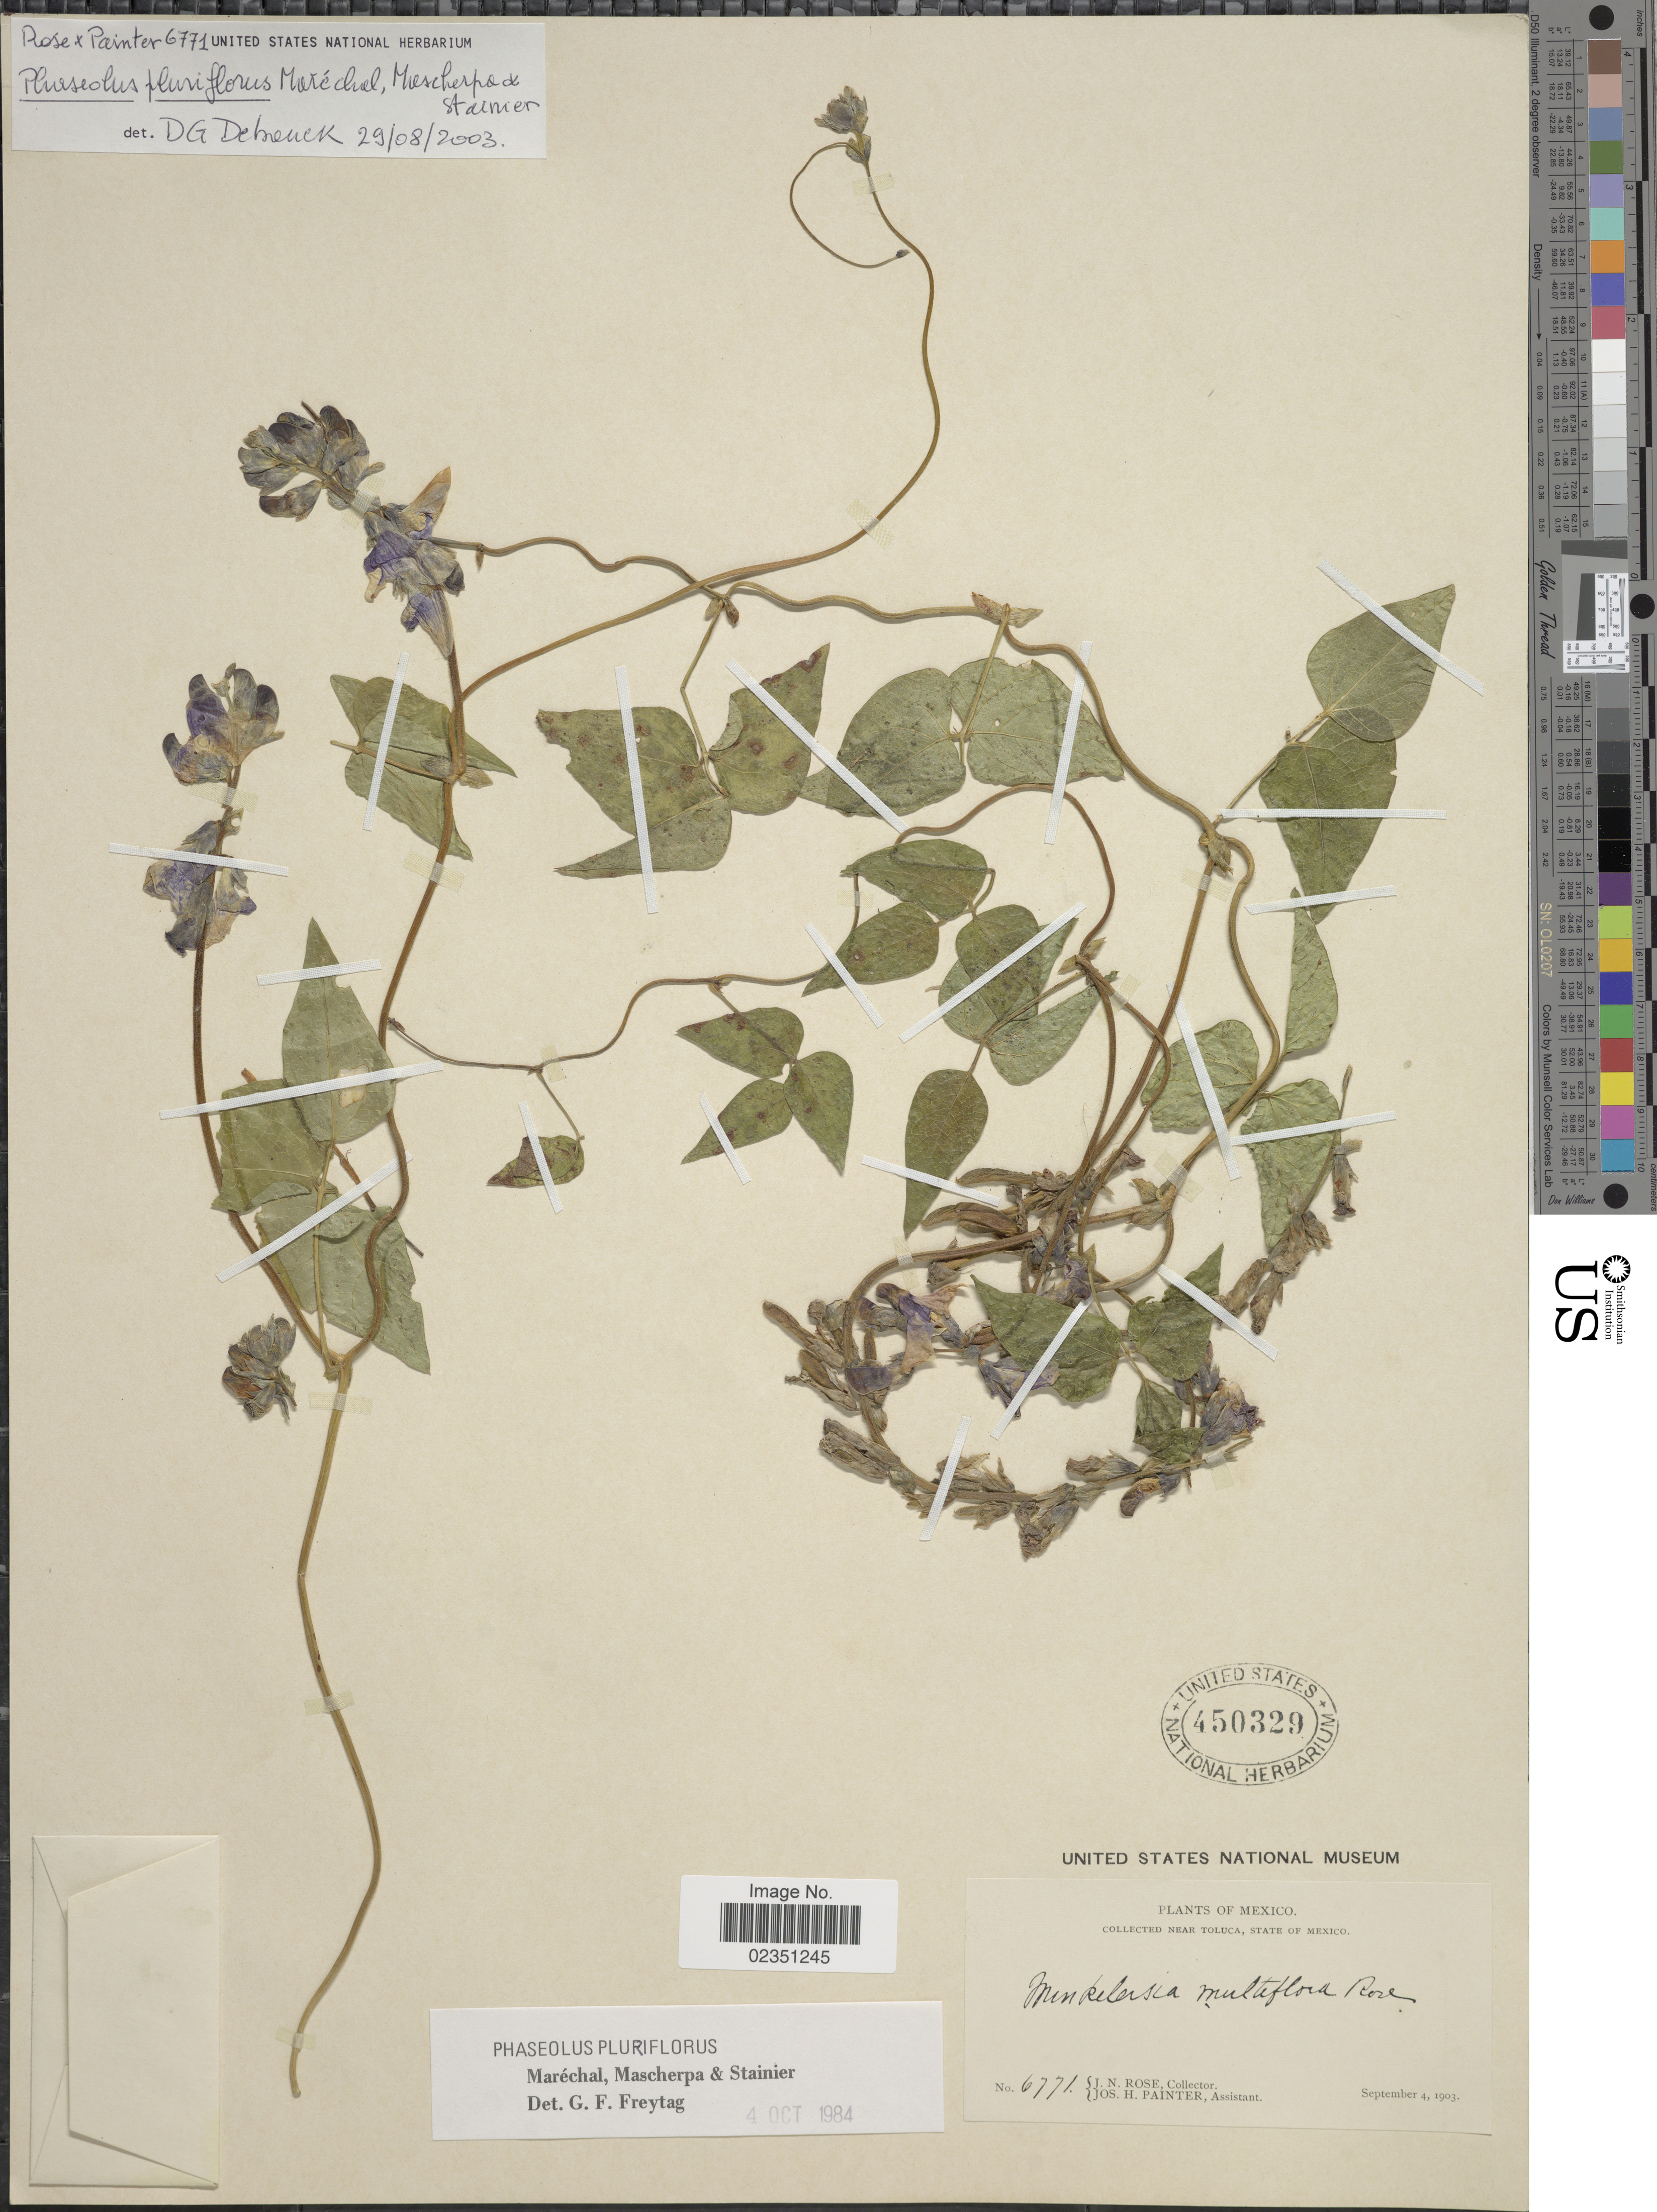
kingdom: Plantae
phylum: Tracheophyta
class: Magnoliopsida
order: Fabales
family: Fabaceae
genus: Phaseolus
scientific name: Phaseolus pluriflorus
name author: Mare. et al.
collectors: J. N. Rose & J. H. Painter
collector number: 6771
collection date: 1903-09-04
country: Mexico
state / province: México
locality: Near Toluca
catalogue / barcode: US 450329